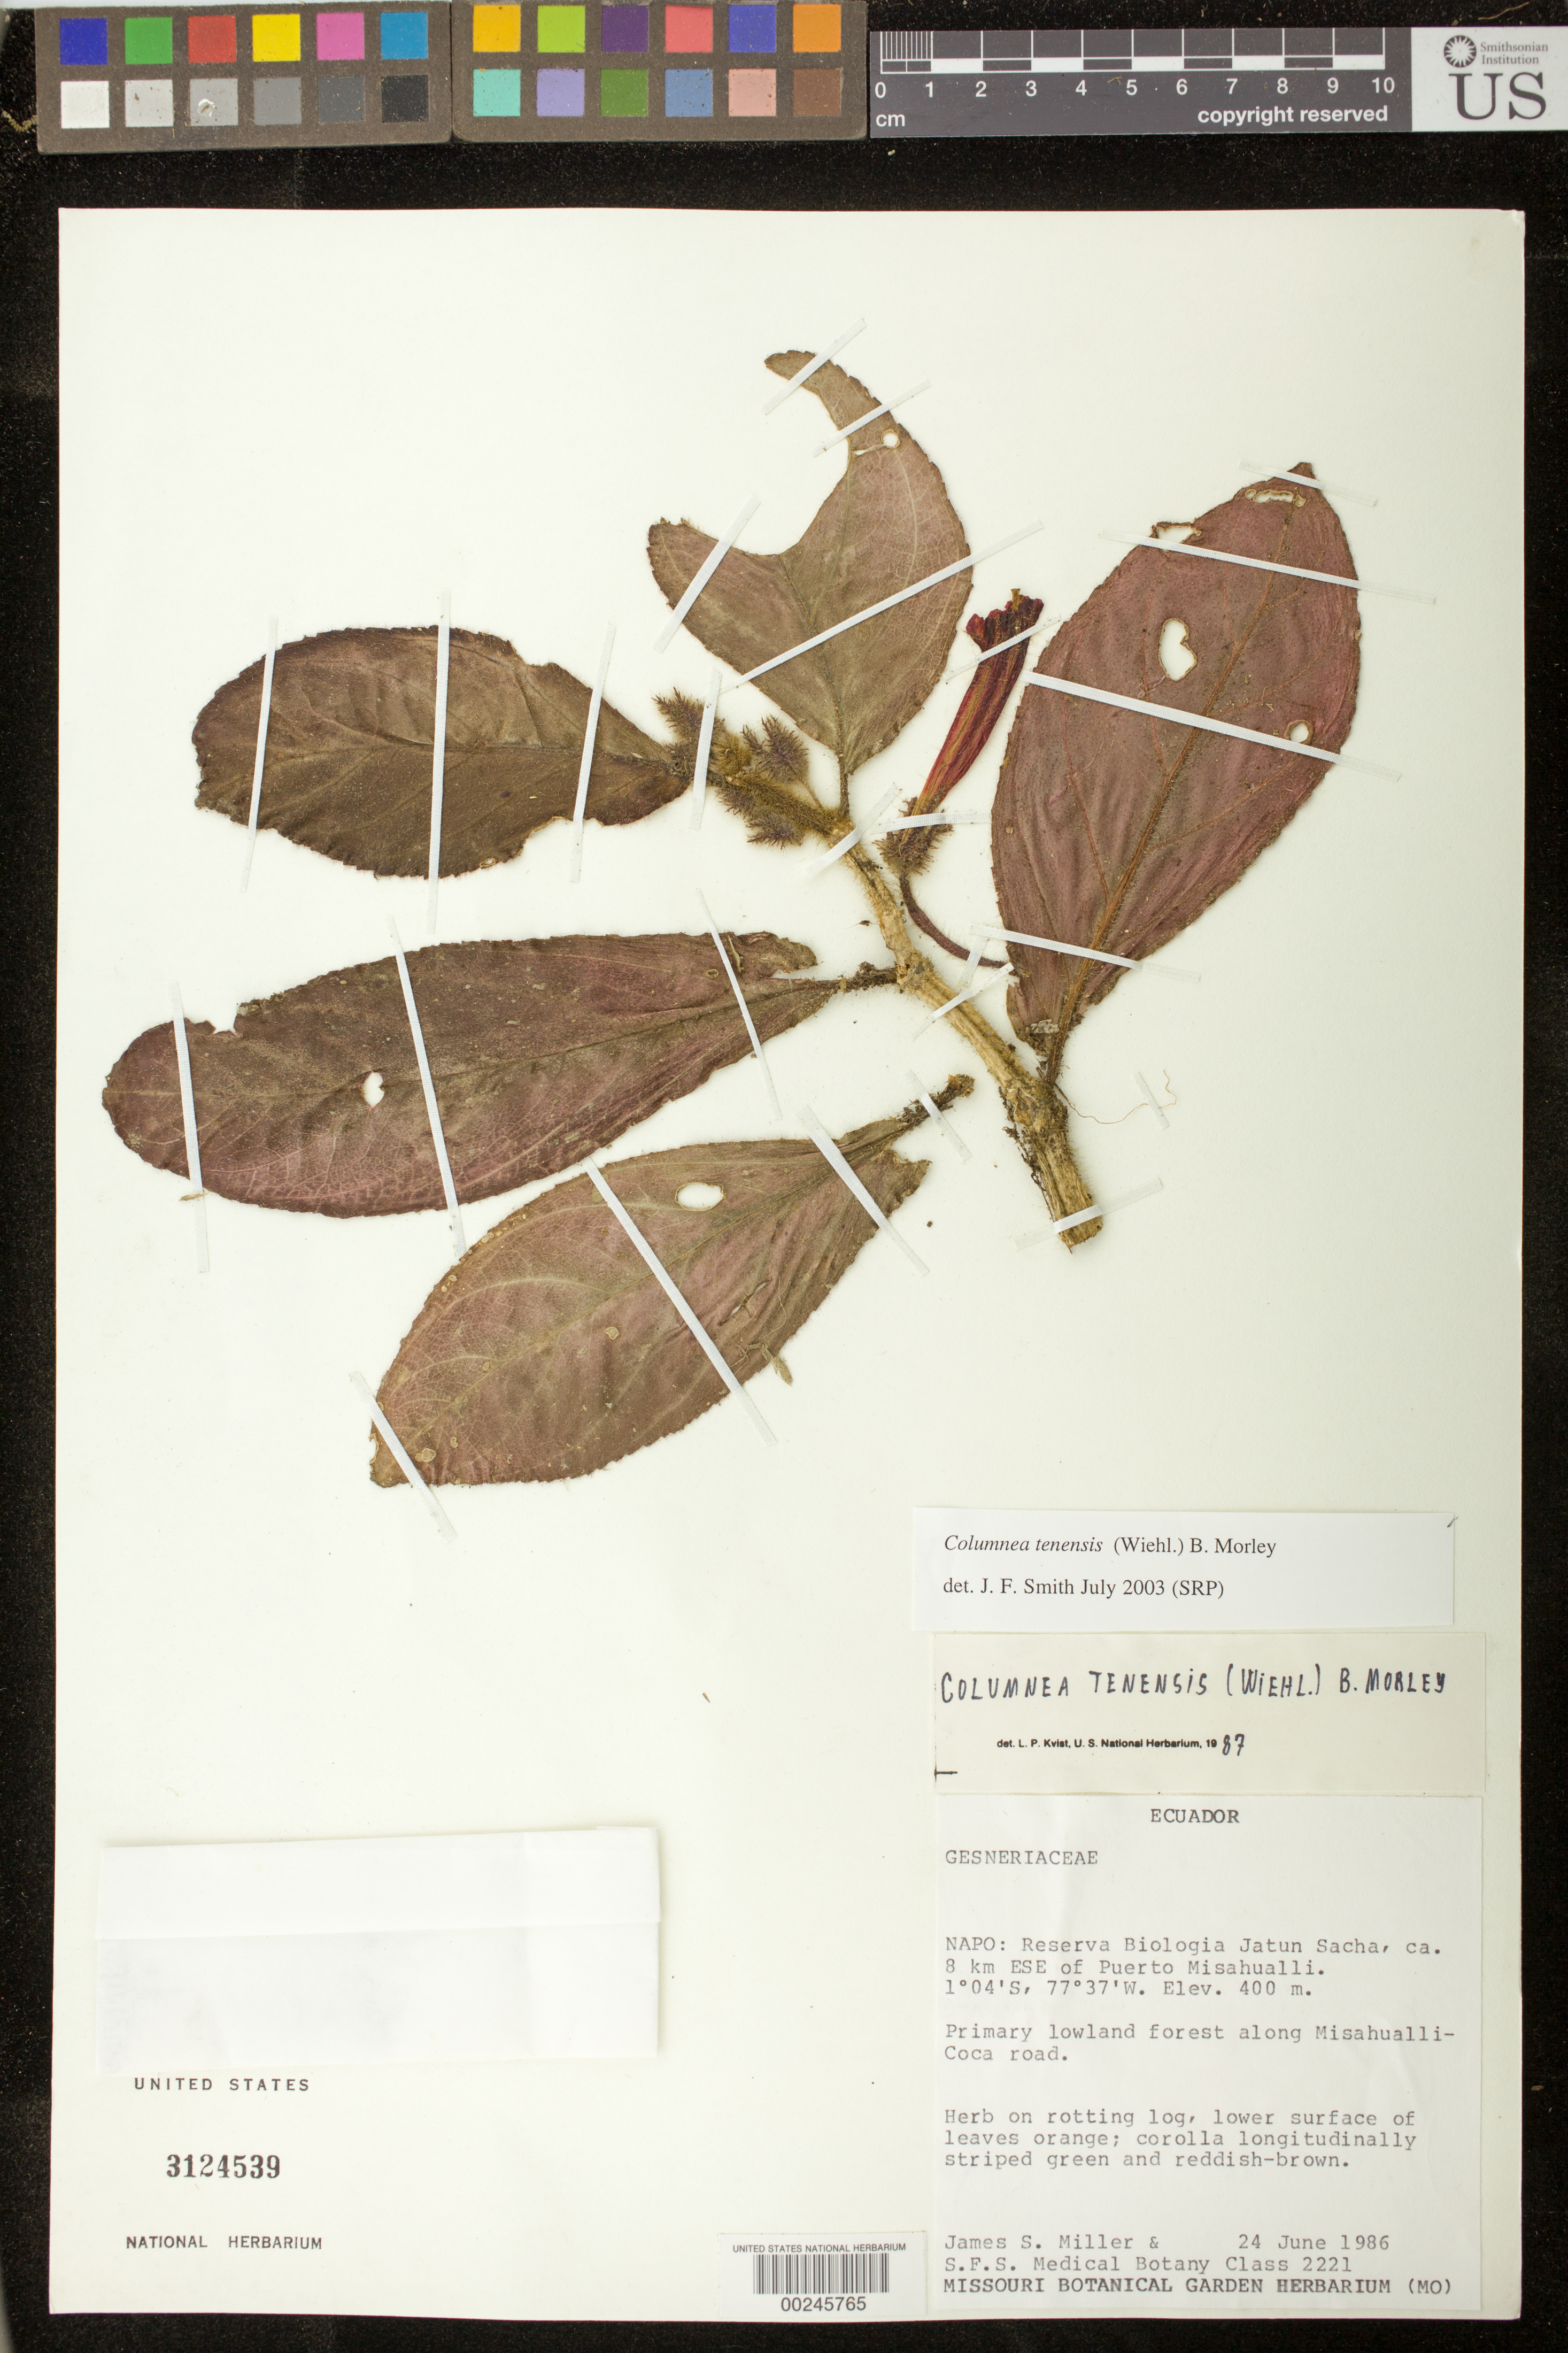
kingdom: Plantae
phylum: Tracheophyta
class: Magnoliopsida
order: Lamiales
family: Gesneriaceae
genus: Columnea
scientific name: Columnea illepida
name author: H.E. Moore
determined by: Clark, J. L.; Skog, Laurence E.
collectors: J. S. Miller & S.F.S. Medical Botany Class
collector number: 2221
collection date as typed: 24 Jun 1986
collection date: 1986-06-24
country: Ecuador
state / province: Napo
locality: Reserva Biologia Jatun Sacha, ca 8 km ESE of Puerto Misahualli, along Misahualli - Coca road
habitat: Primary lowland forest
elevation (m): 400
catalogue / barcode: US 3124539